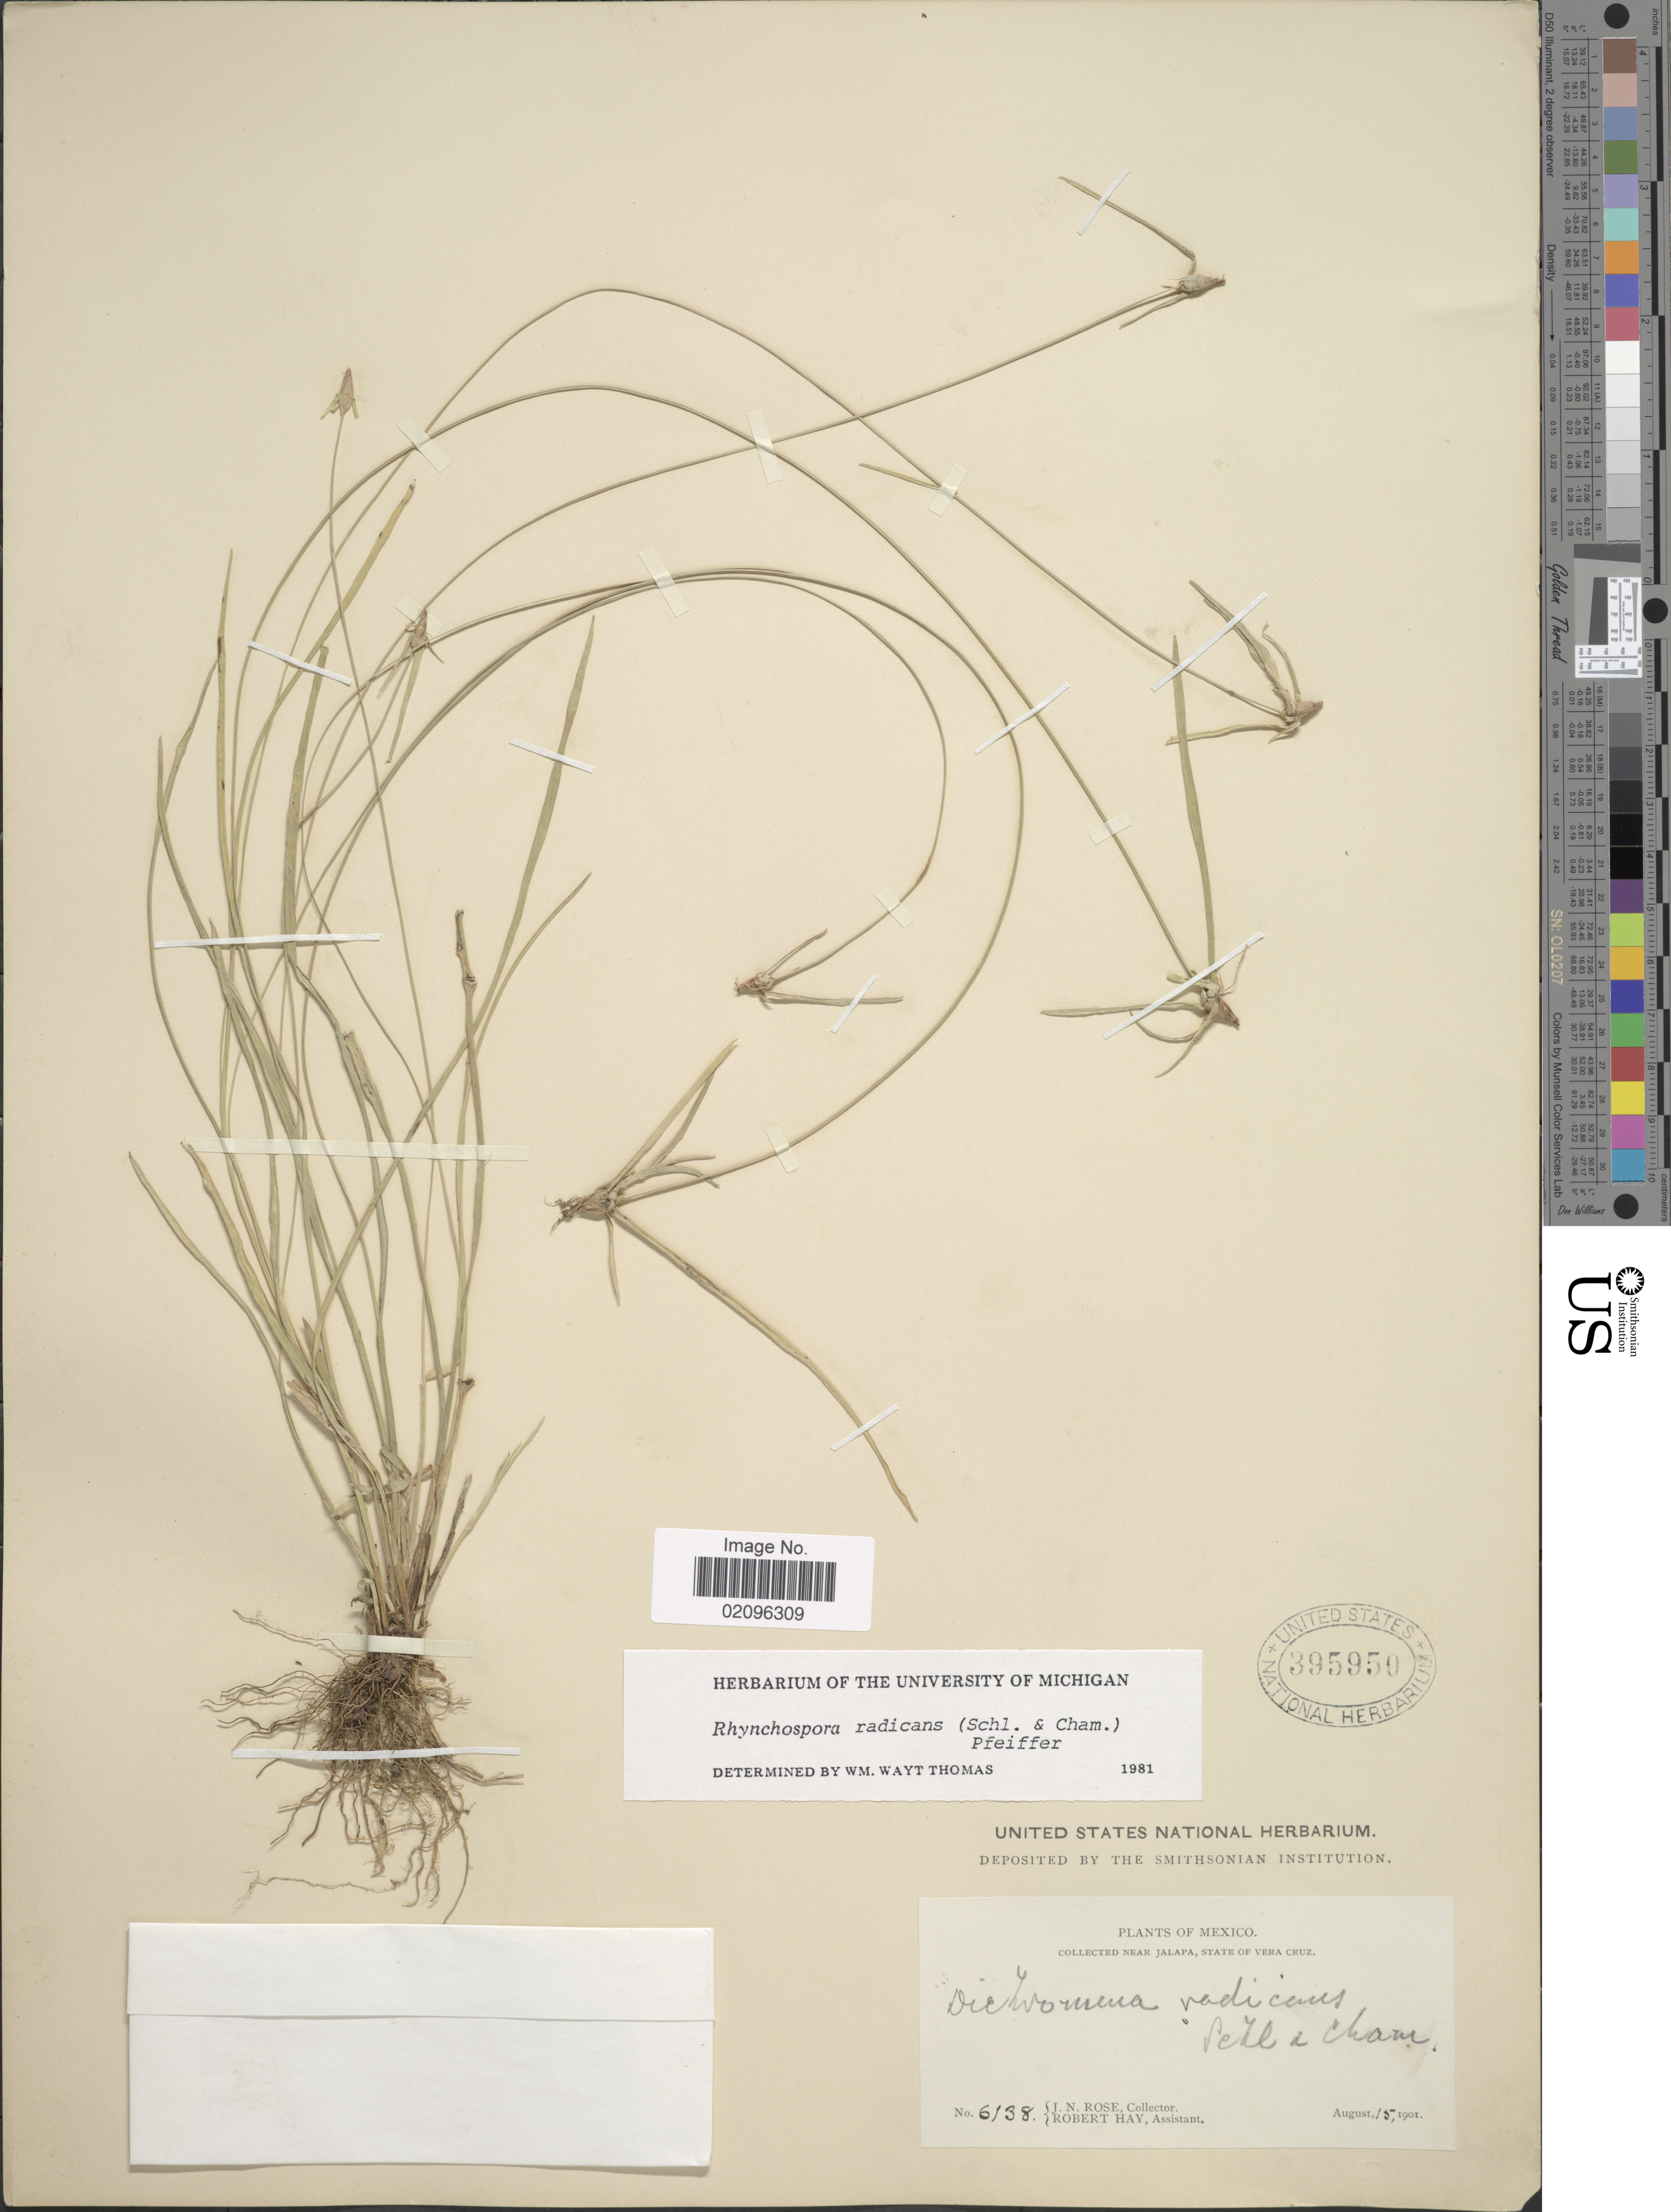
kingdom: Plantae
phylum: Tracheophyta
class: Liliopsida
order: Poales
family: Cyperaceae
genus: Rhynchospora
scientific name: Rhynchospora radicans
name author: (Schltdl. & Cham.) H. Pfeiff.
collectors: J. N. Rose & R. H. Hay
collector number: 6138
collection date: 1901-08-15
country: Mexico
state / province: Veracruz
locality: Near Jalapa, State of Vera Cruz.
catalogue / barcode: US 395950